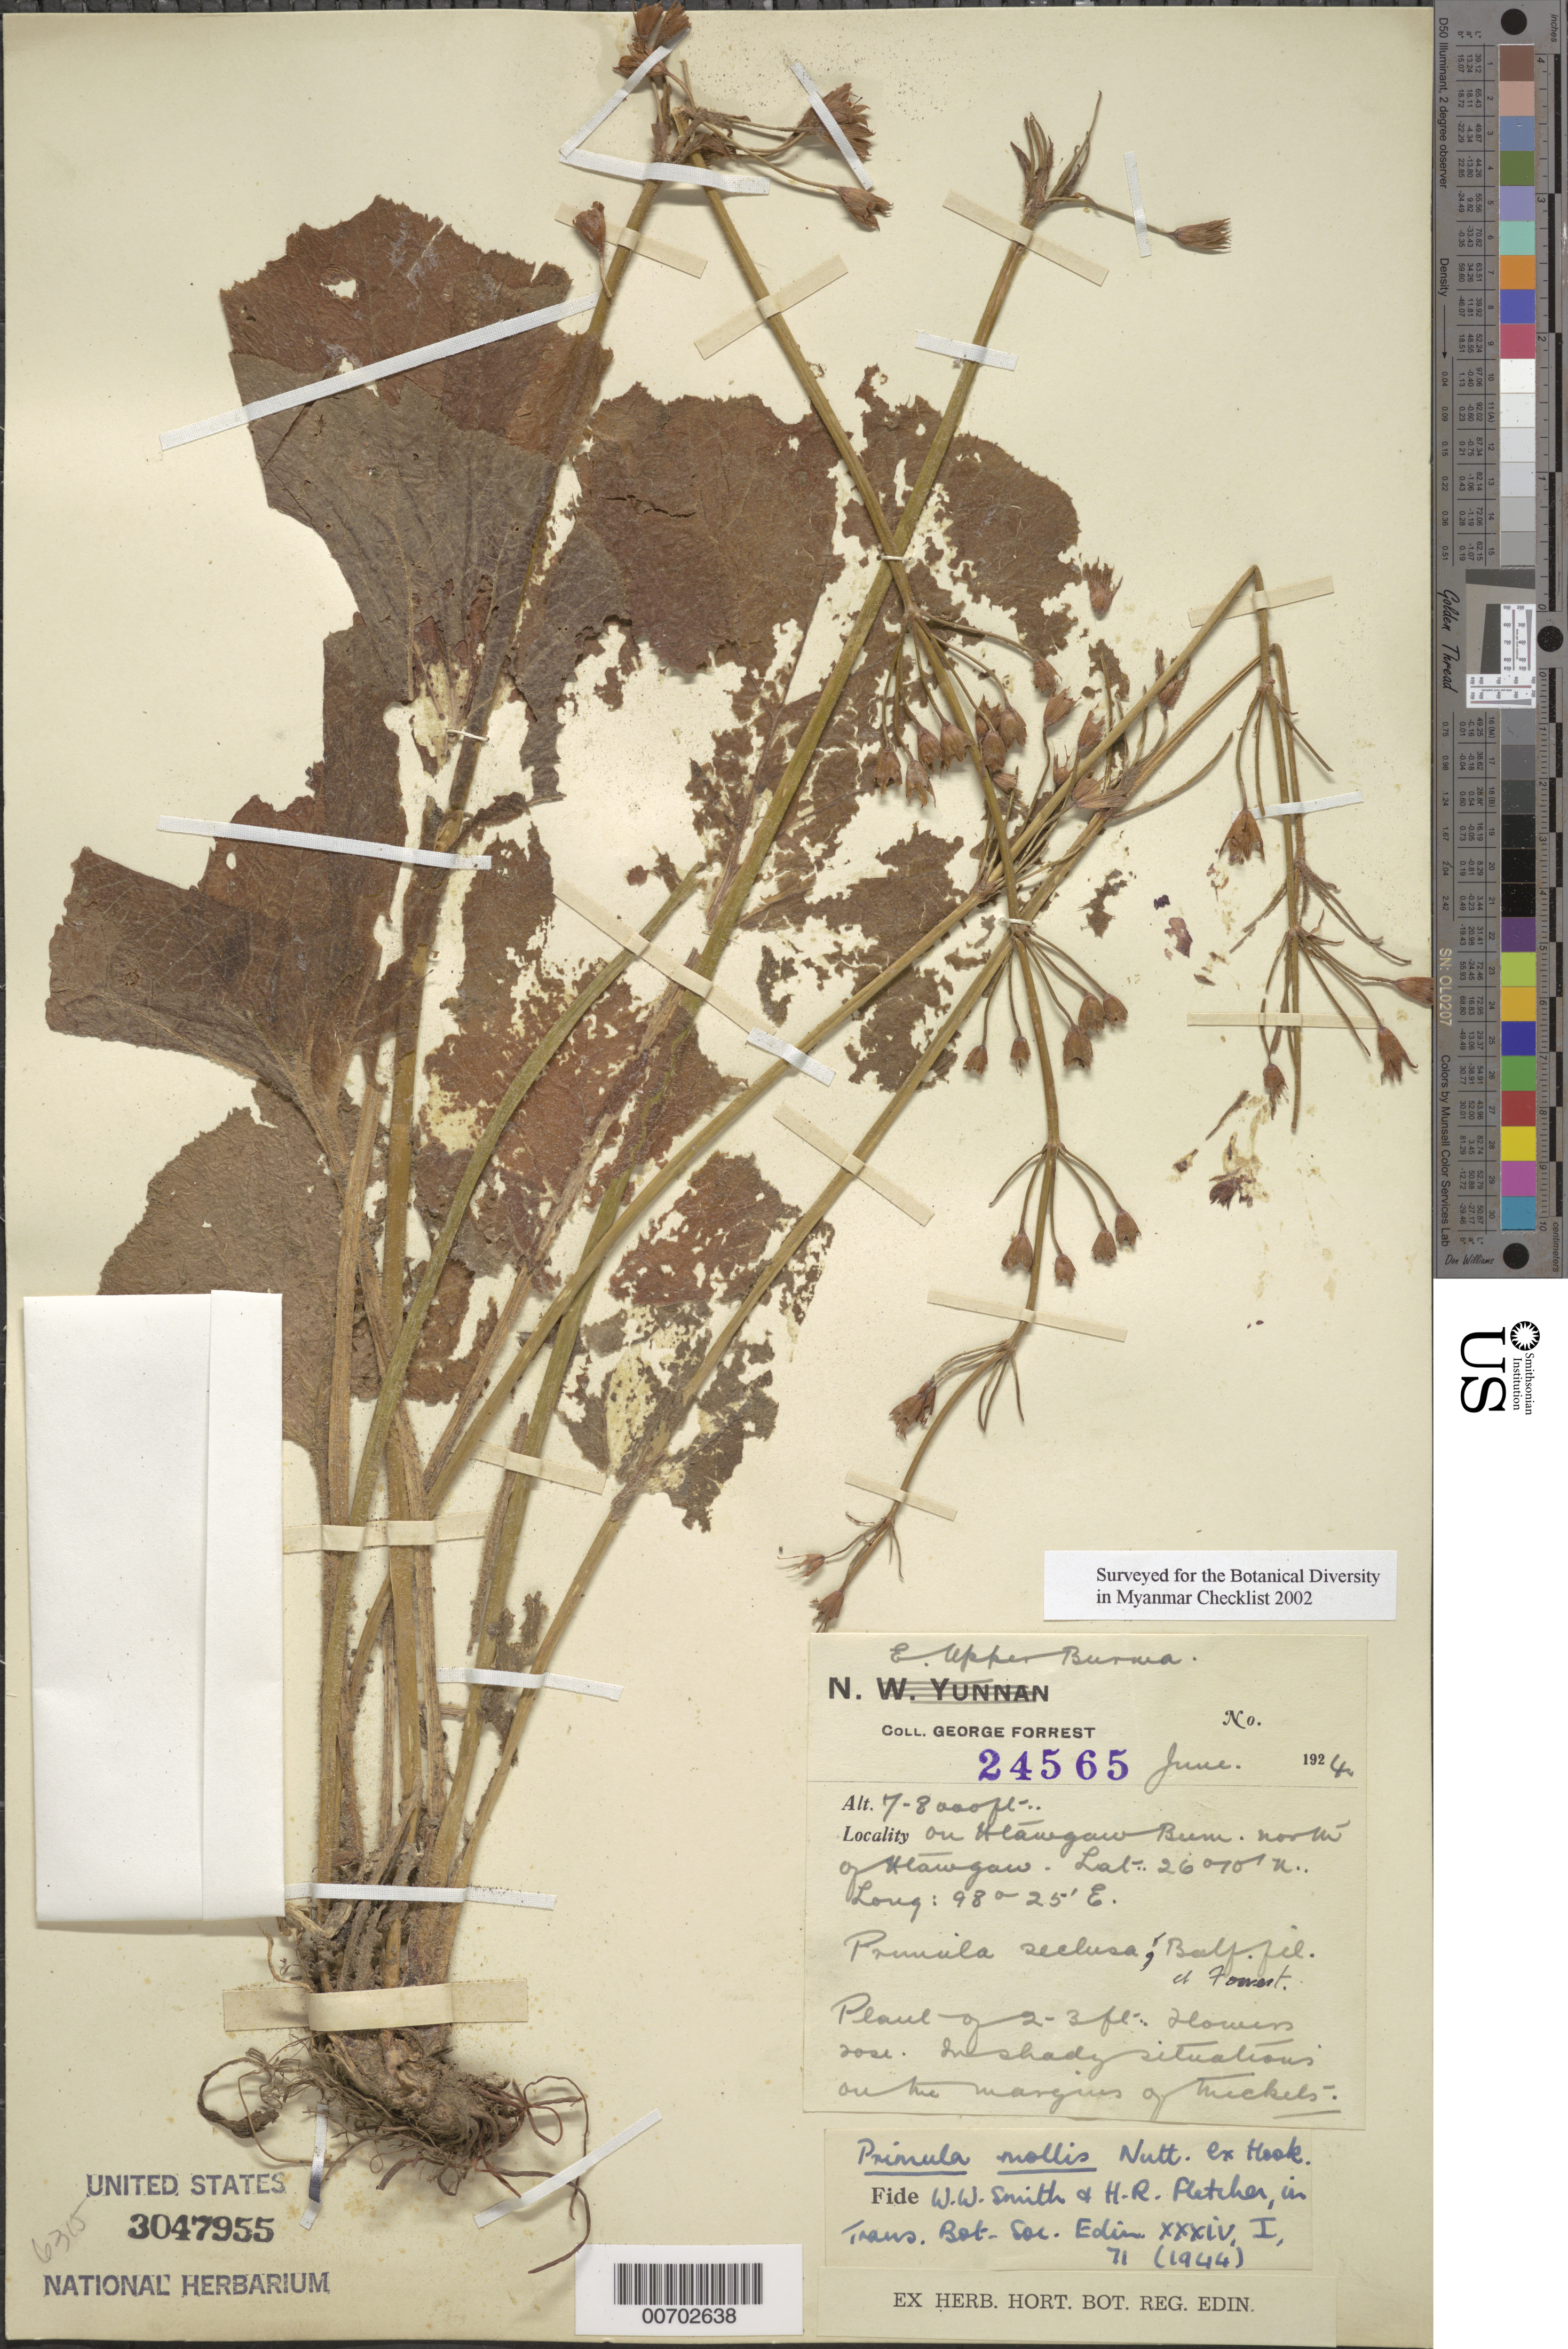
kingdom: Plantae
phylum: Tracheophyta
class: Magnoliopsida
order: Ericales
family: Primulaceae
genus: Primula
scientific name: Primula mollis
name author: Nutt. ex Hook.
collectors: G. Forrest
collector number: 24565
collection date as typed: Jun 1924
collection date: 1924-06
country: Myanmar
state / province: Kachin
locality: Htawgaw, N of, Htawgaw Bum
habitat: Shady margins of thickets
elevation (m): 2134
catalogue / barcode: US 3047955